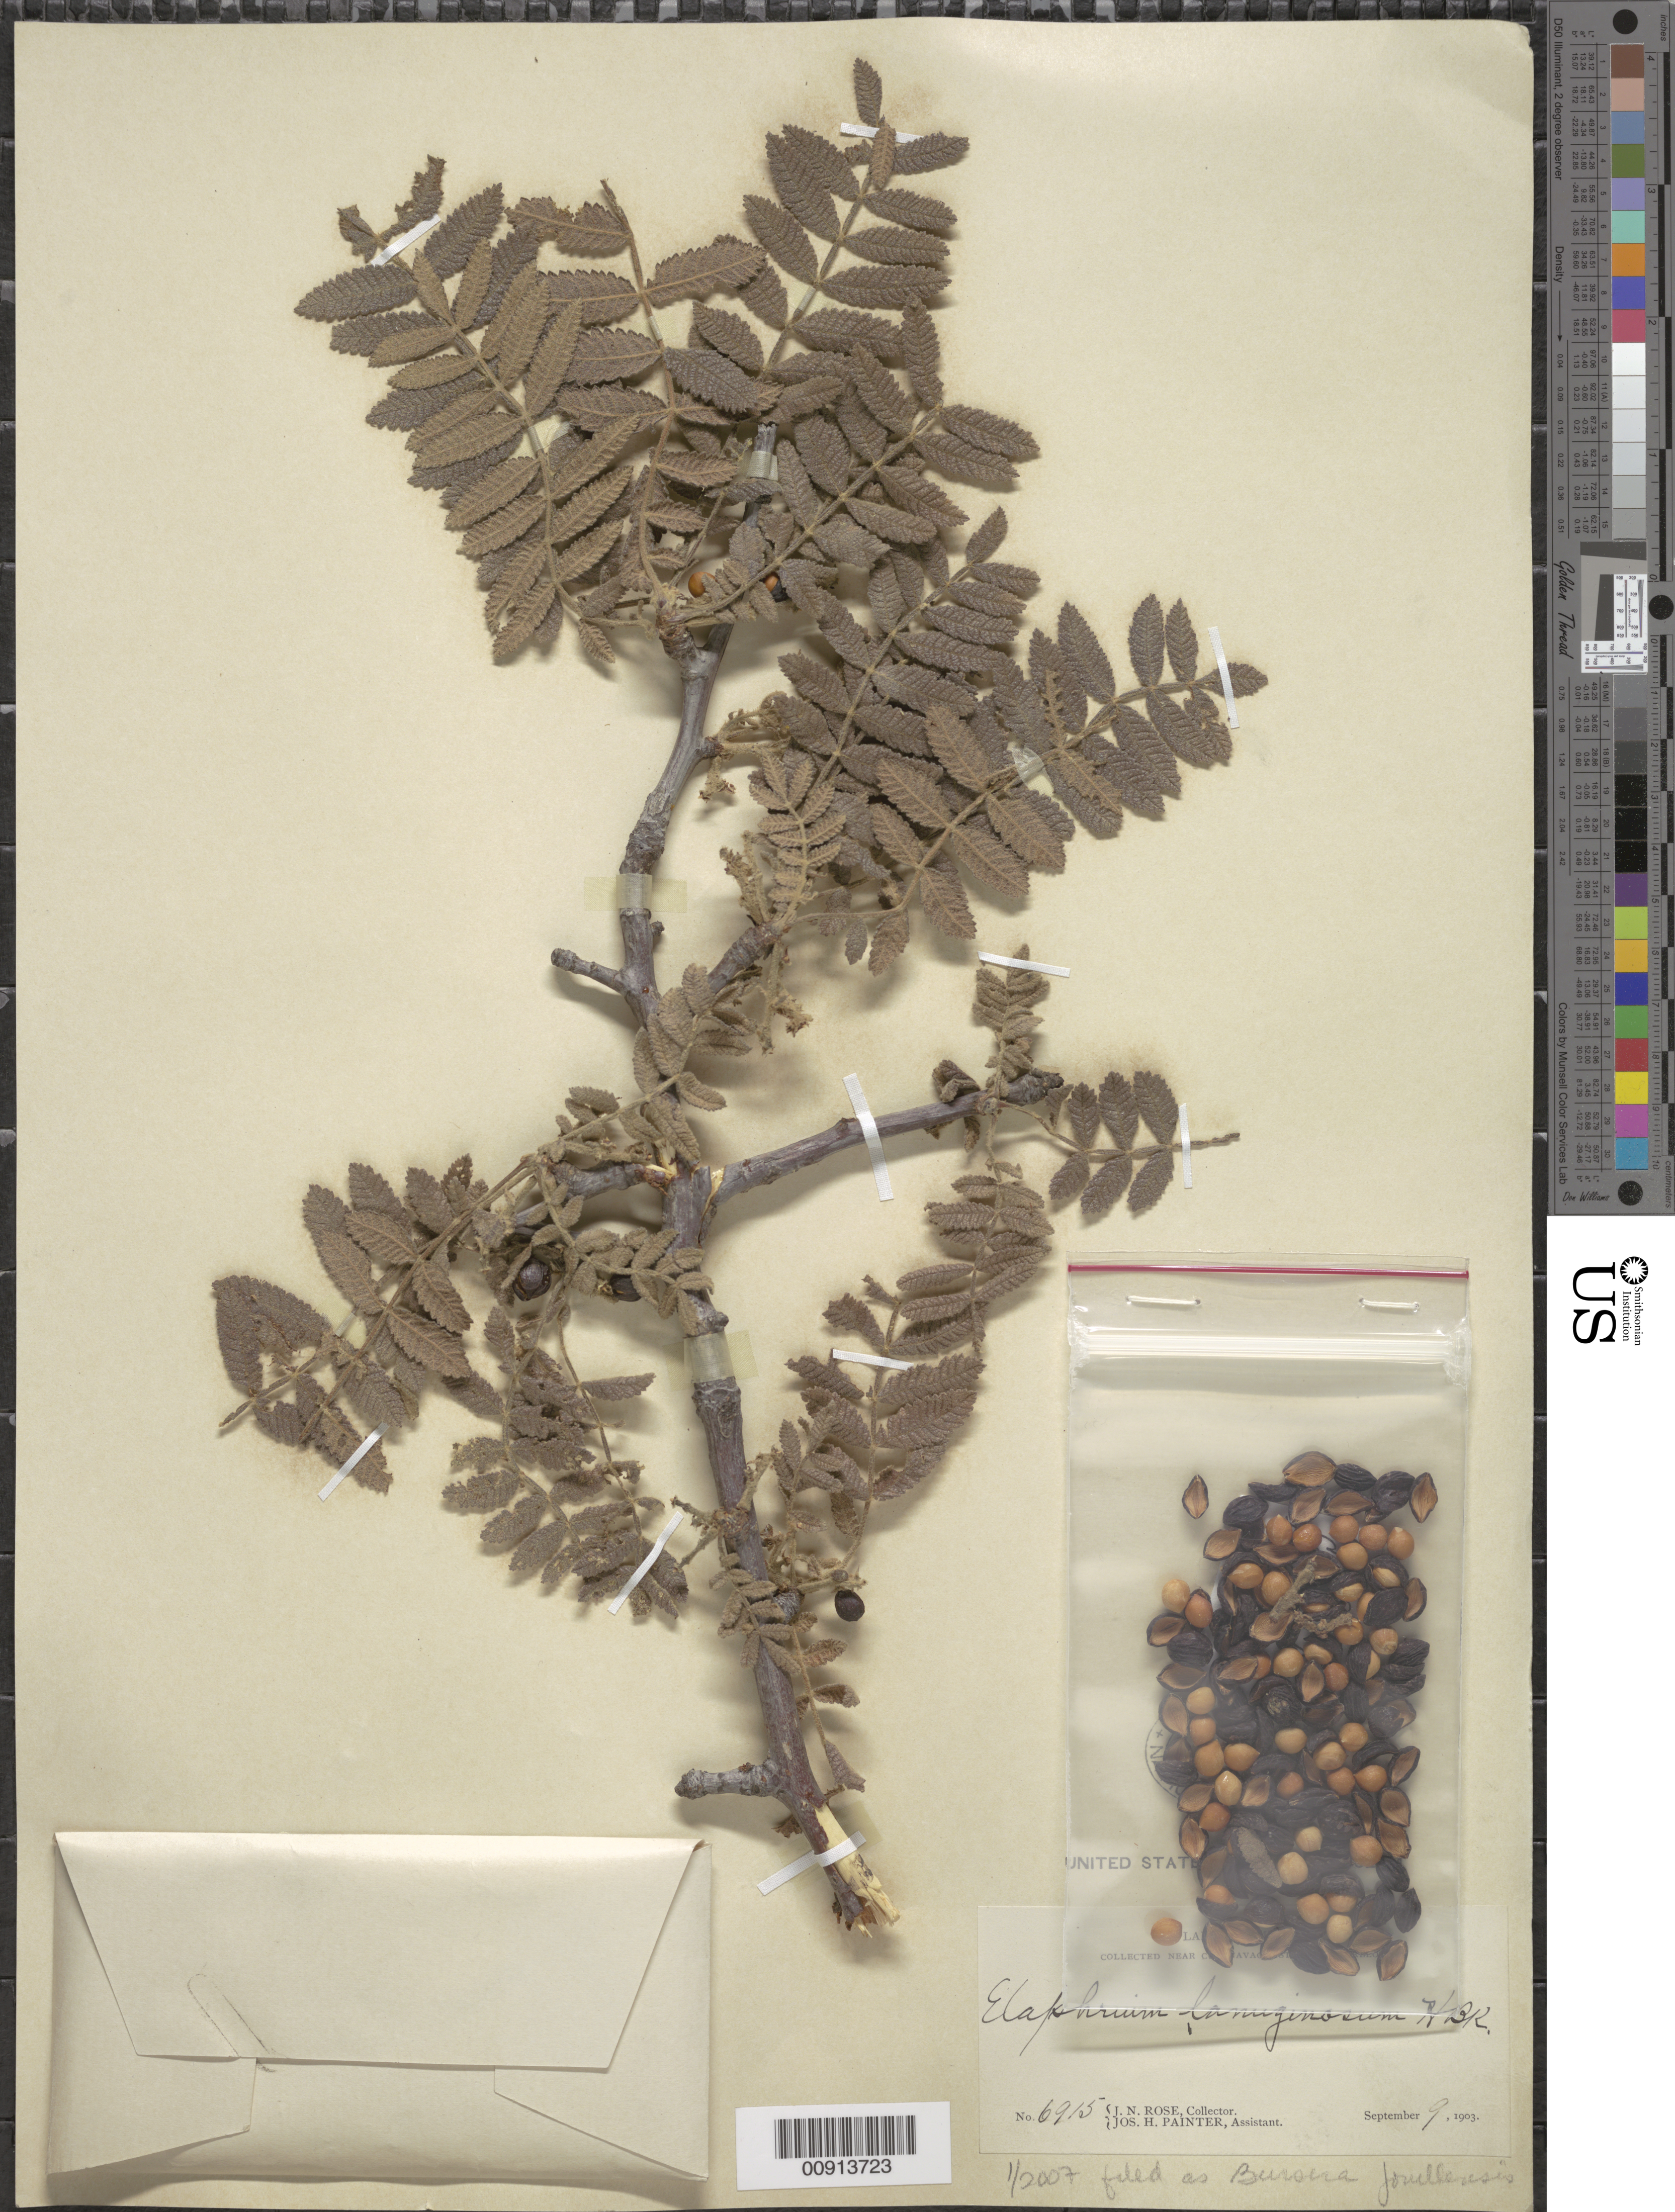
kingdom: Plantae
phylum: Tracheophyta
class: Magnoliopsida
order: Sapindales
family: Burseraceae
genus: Bursera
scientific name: Bursera jorullensis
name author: (Kunth) Engl.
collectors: J. N. Rose & J. H. Painter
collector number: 6915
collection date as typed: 09 Sep 1903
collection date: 1903-09-09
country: Mexico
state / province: Morelos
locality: Near Cuernavaca, State of Morelos.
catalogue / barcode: US 450481